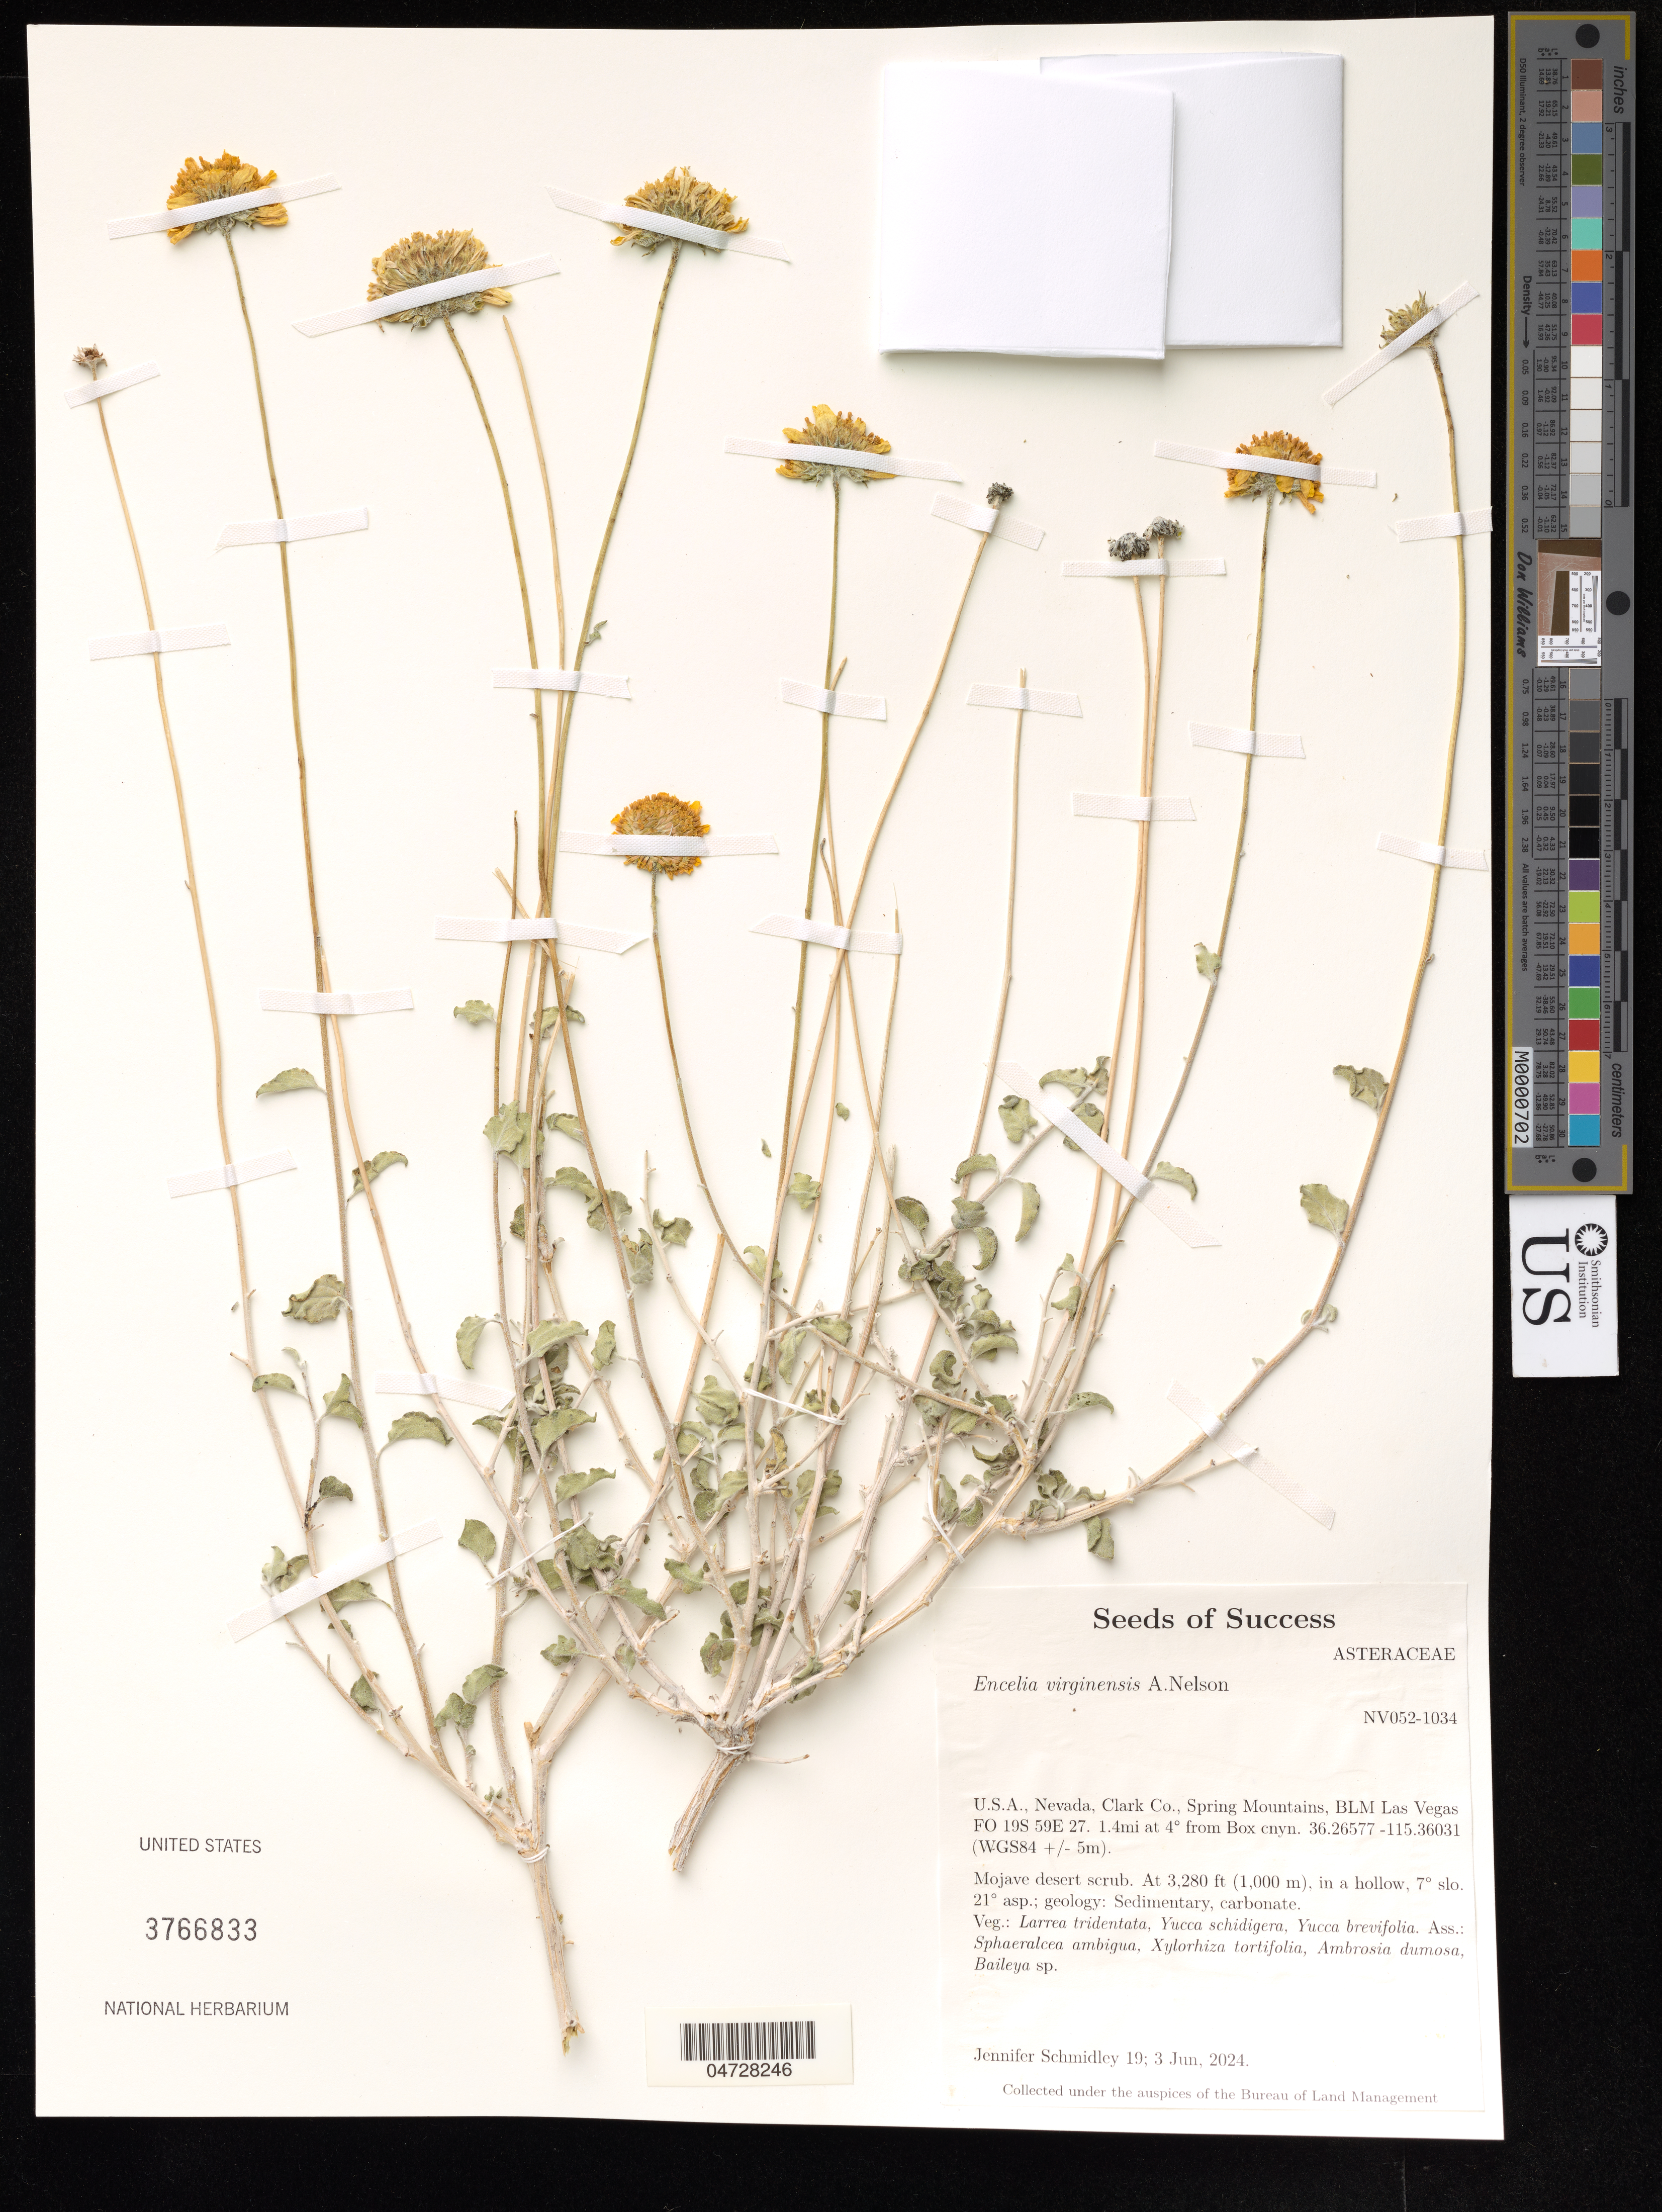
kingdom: Plantae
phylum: Tracheophyta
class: Magnoliopsida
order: Asterales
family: Asteraceae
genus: Encelia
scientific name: Encelia virginensis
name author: A. Nelson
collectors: J. Schmidley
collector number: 19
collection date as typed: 31 Jun 2024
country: United States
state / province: Nevada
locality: Clark Co., Spring Mountains, BLM Las Vegas FO 10S 59E 27. 1.4mi at 4° from Box cnyn.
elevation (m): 1000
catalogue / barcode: US 3766833